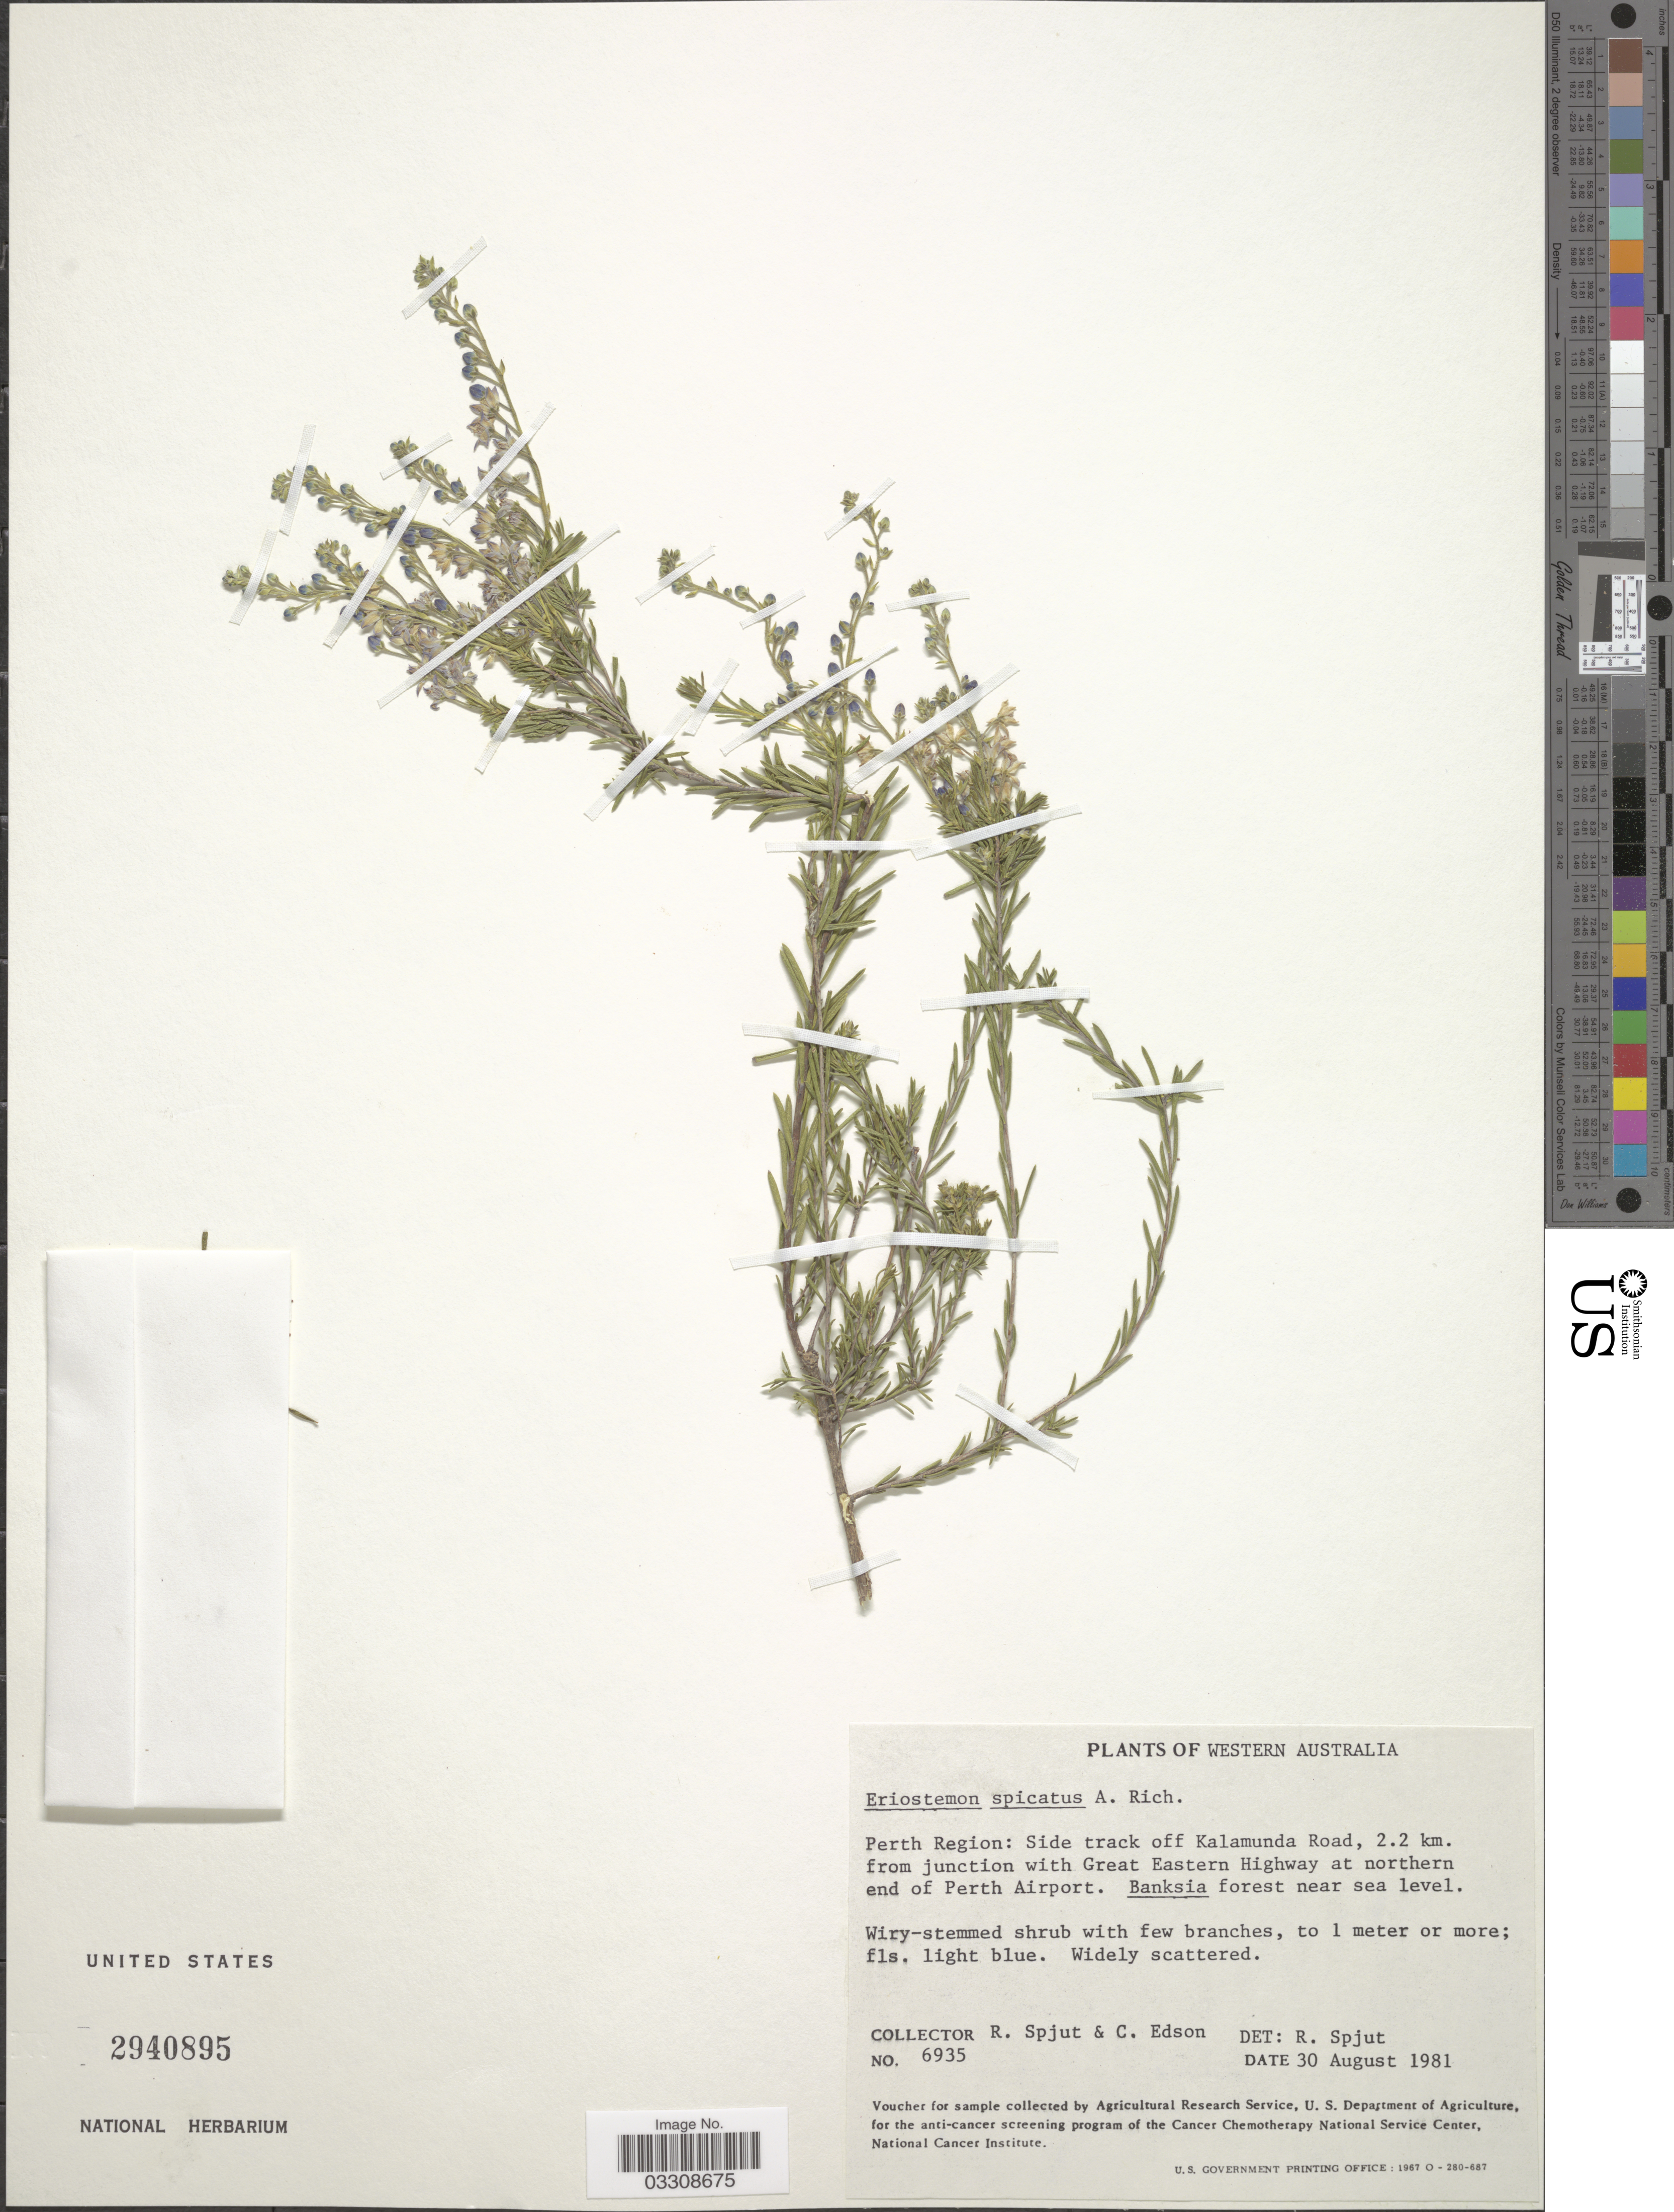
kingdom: Plantae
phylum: Tracheophyta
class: Magnoliopsida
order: Sapindales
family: Rutaceae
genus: Eriostemon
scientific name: Eriostemon spicatus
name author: A. Rich.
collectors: R. Spjut & C. Edson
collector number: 6935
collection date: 1981-08-30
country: Australia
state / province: Western Australia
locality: Perth Region: Side track off Kalamunda Road, 2.2 km. from junction with Great Eastern Highway at northern end of Perth Airport.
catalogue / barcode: US 2940895